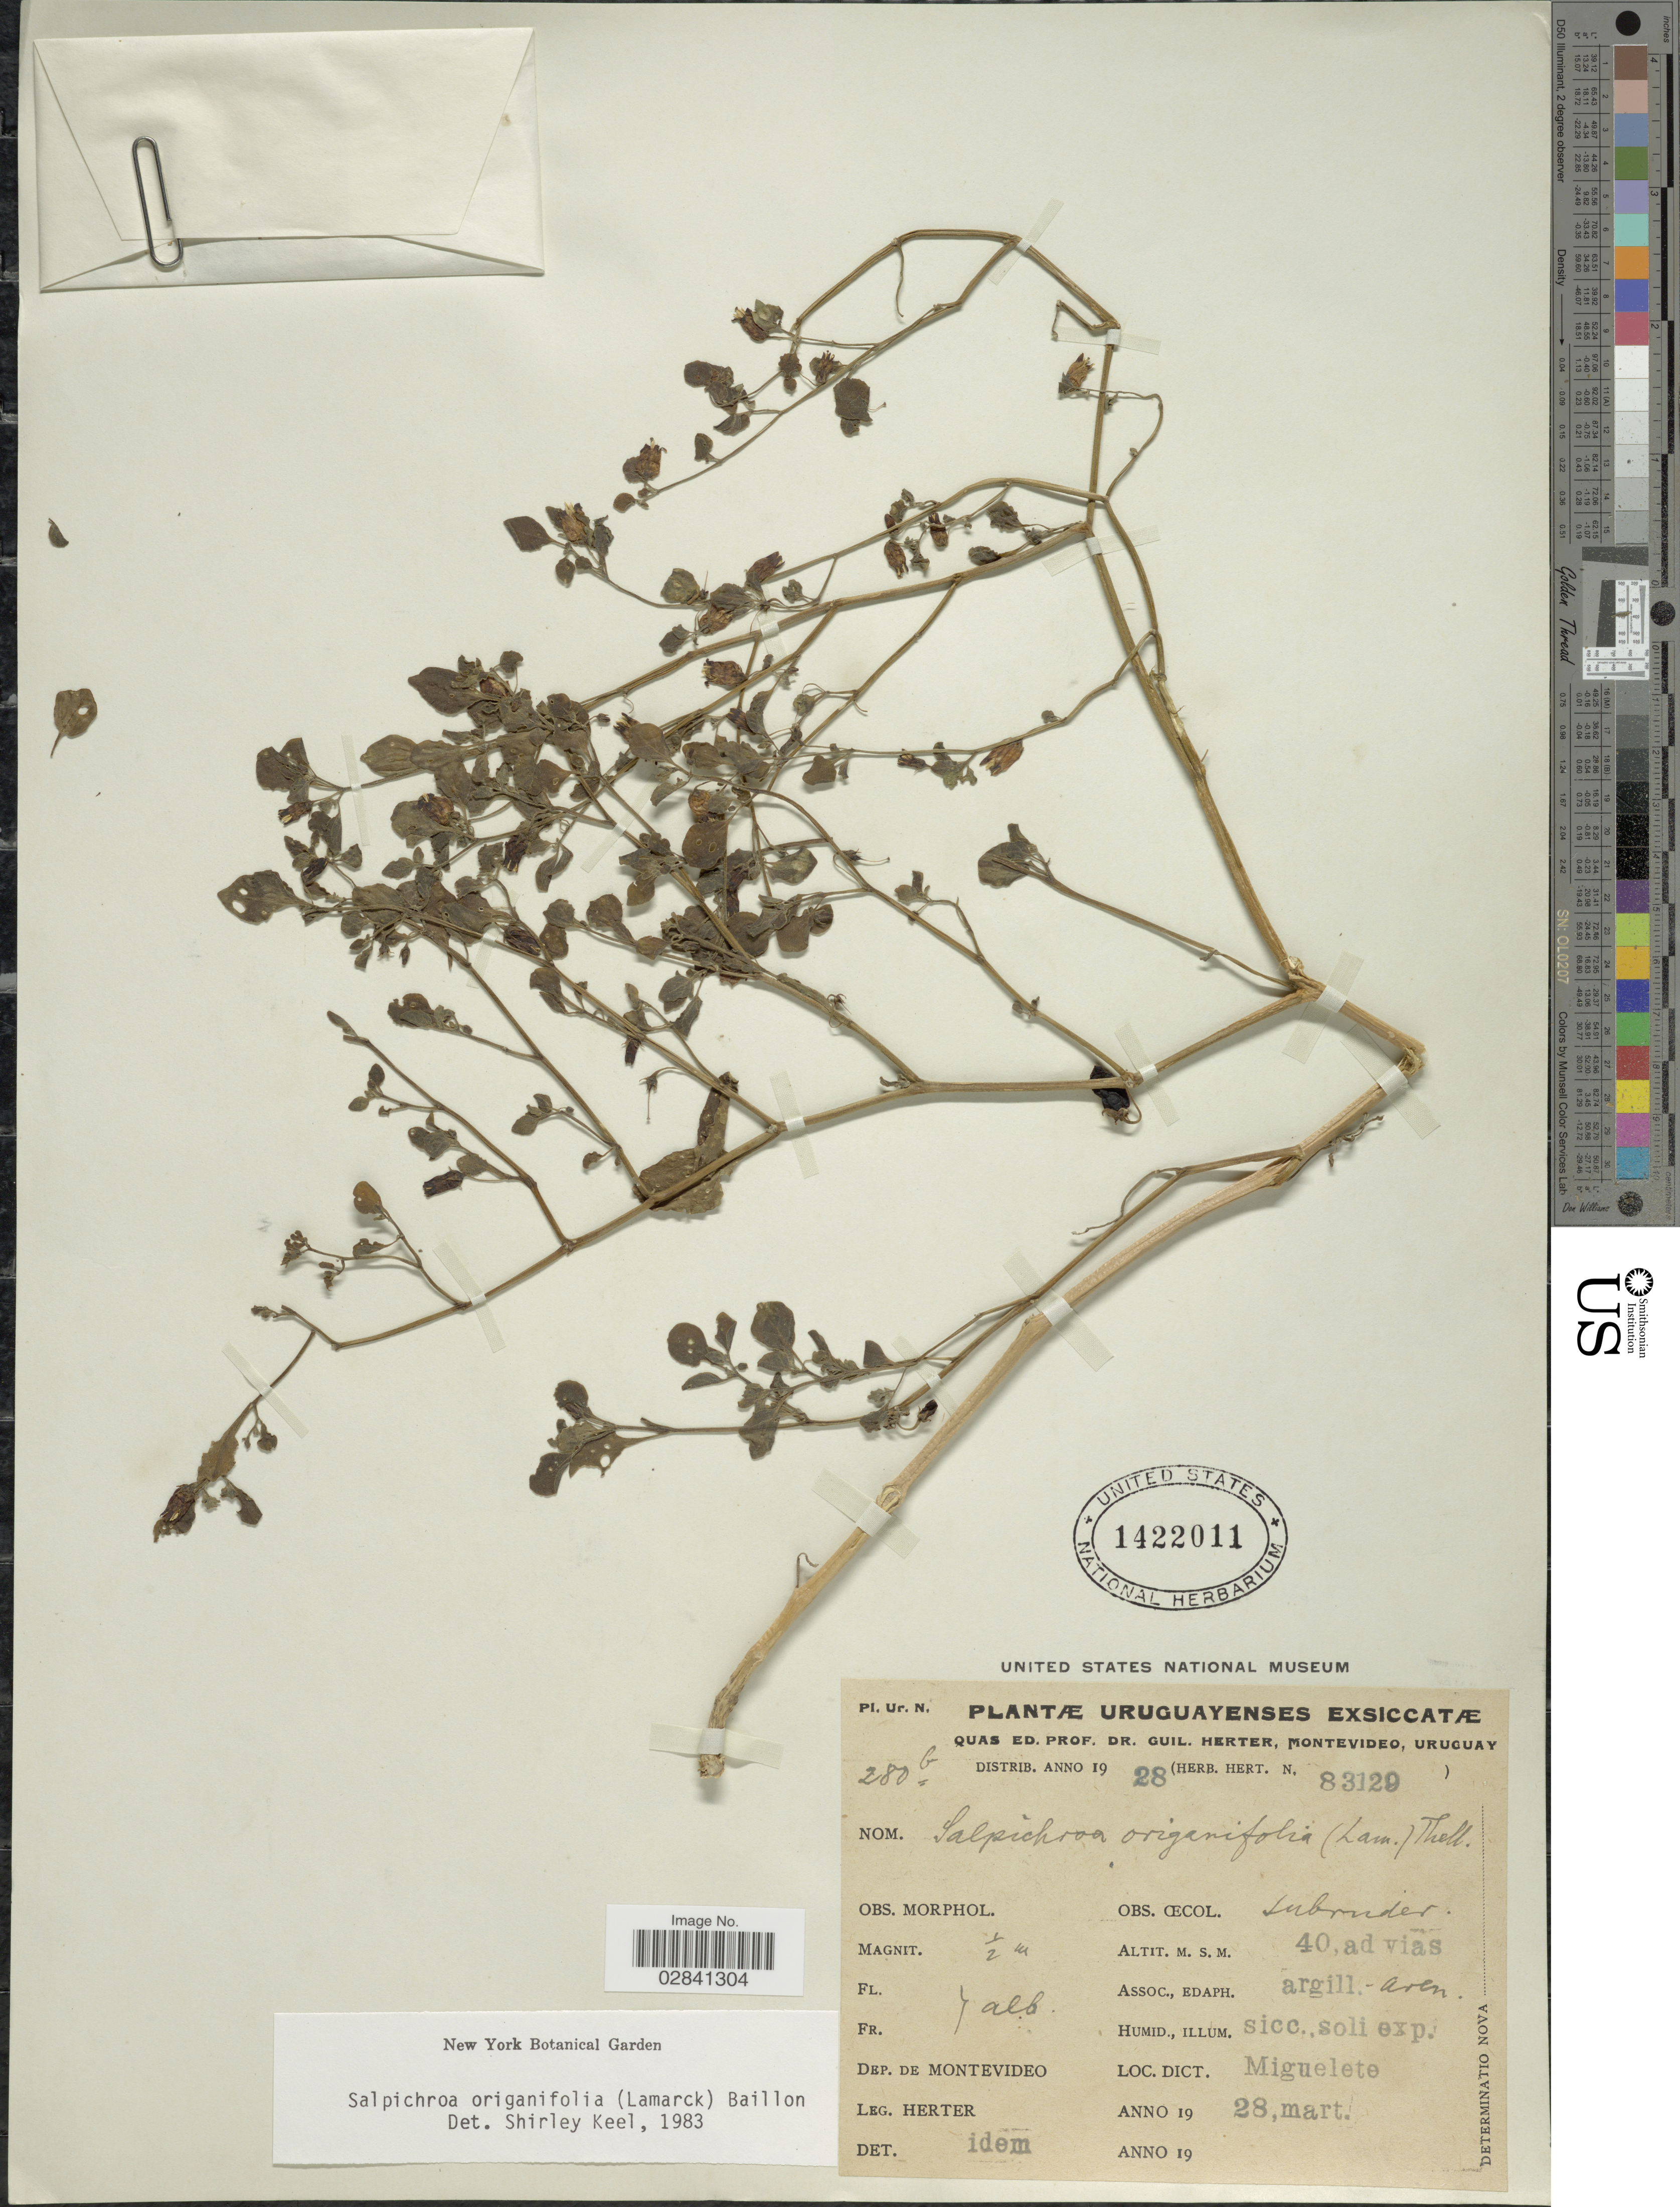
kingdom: Plantae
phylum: Tracheophyta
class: Magnoliopsida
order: Solanales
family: Solanaceae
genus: Salpichroa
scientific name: Salpichroa origanifolia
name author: (Lam.) Baill.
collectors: G. Herter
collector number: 280b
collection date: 1928-03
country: Uruguay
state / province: Montevideo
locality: Dep. de Montevideo. Miguelete.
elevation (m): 40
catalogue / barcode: US 1422011